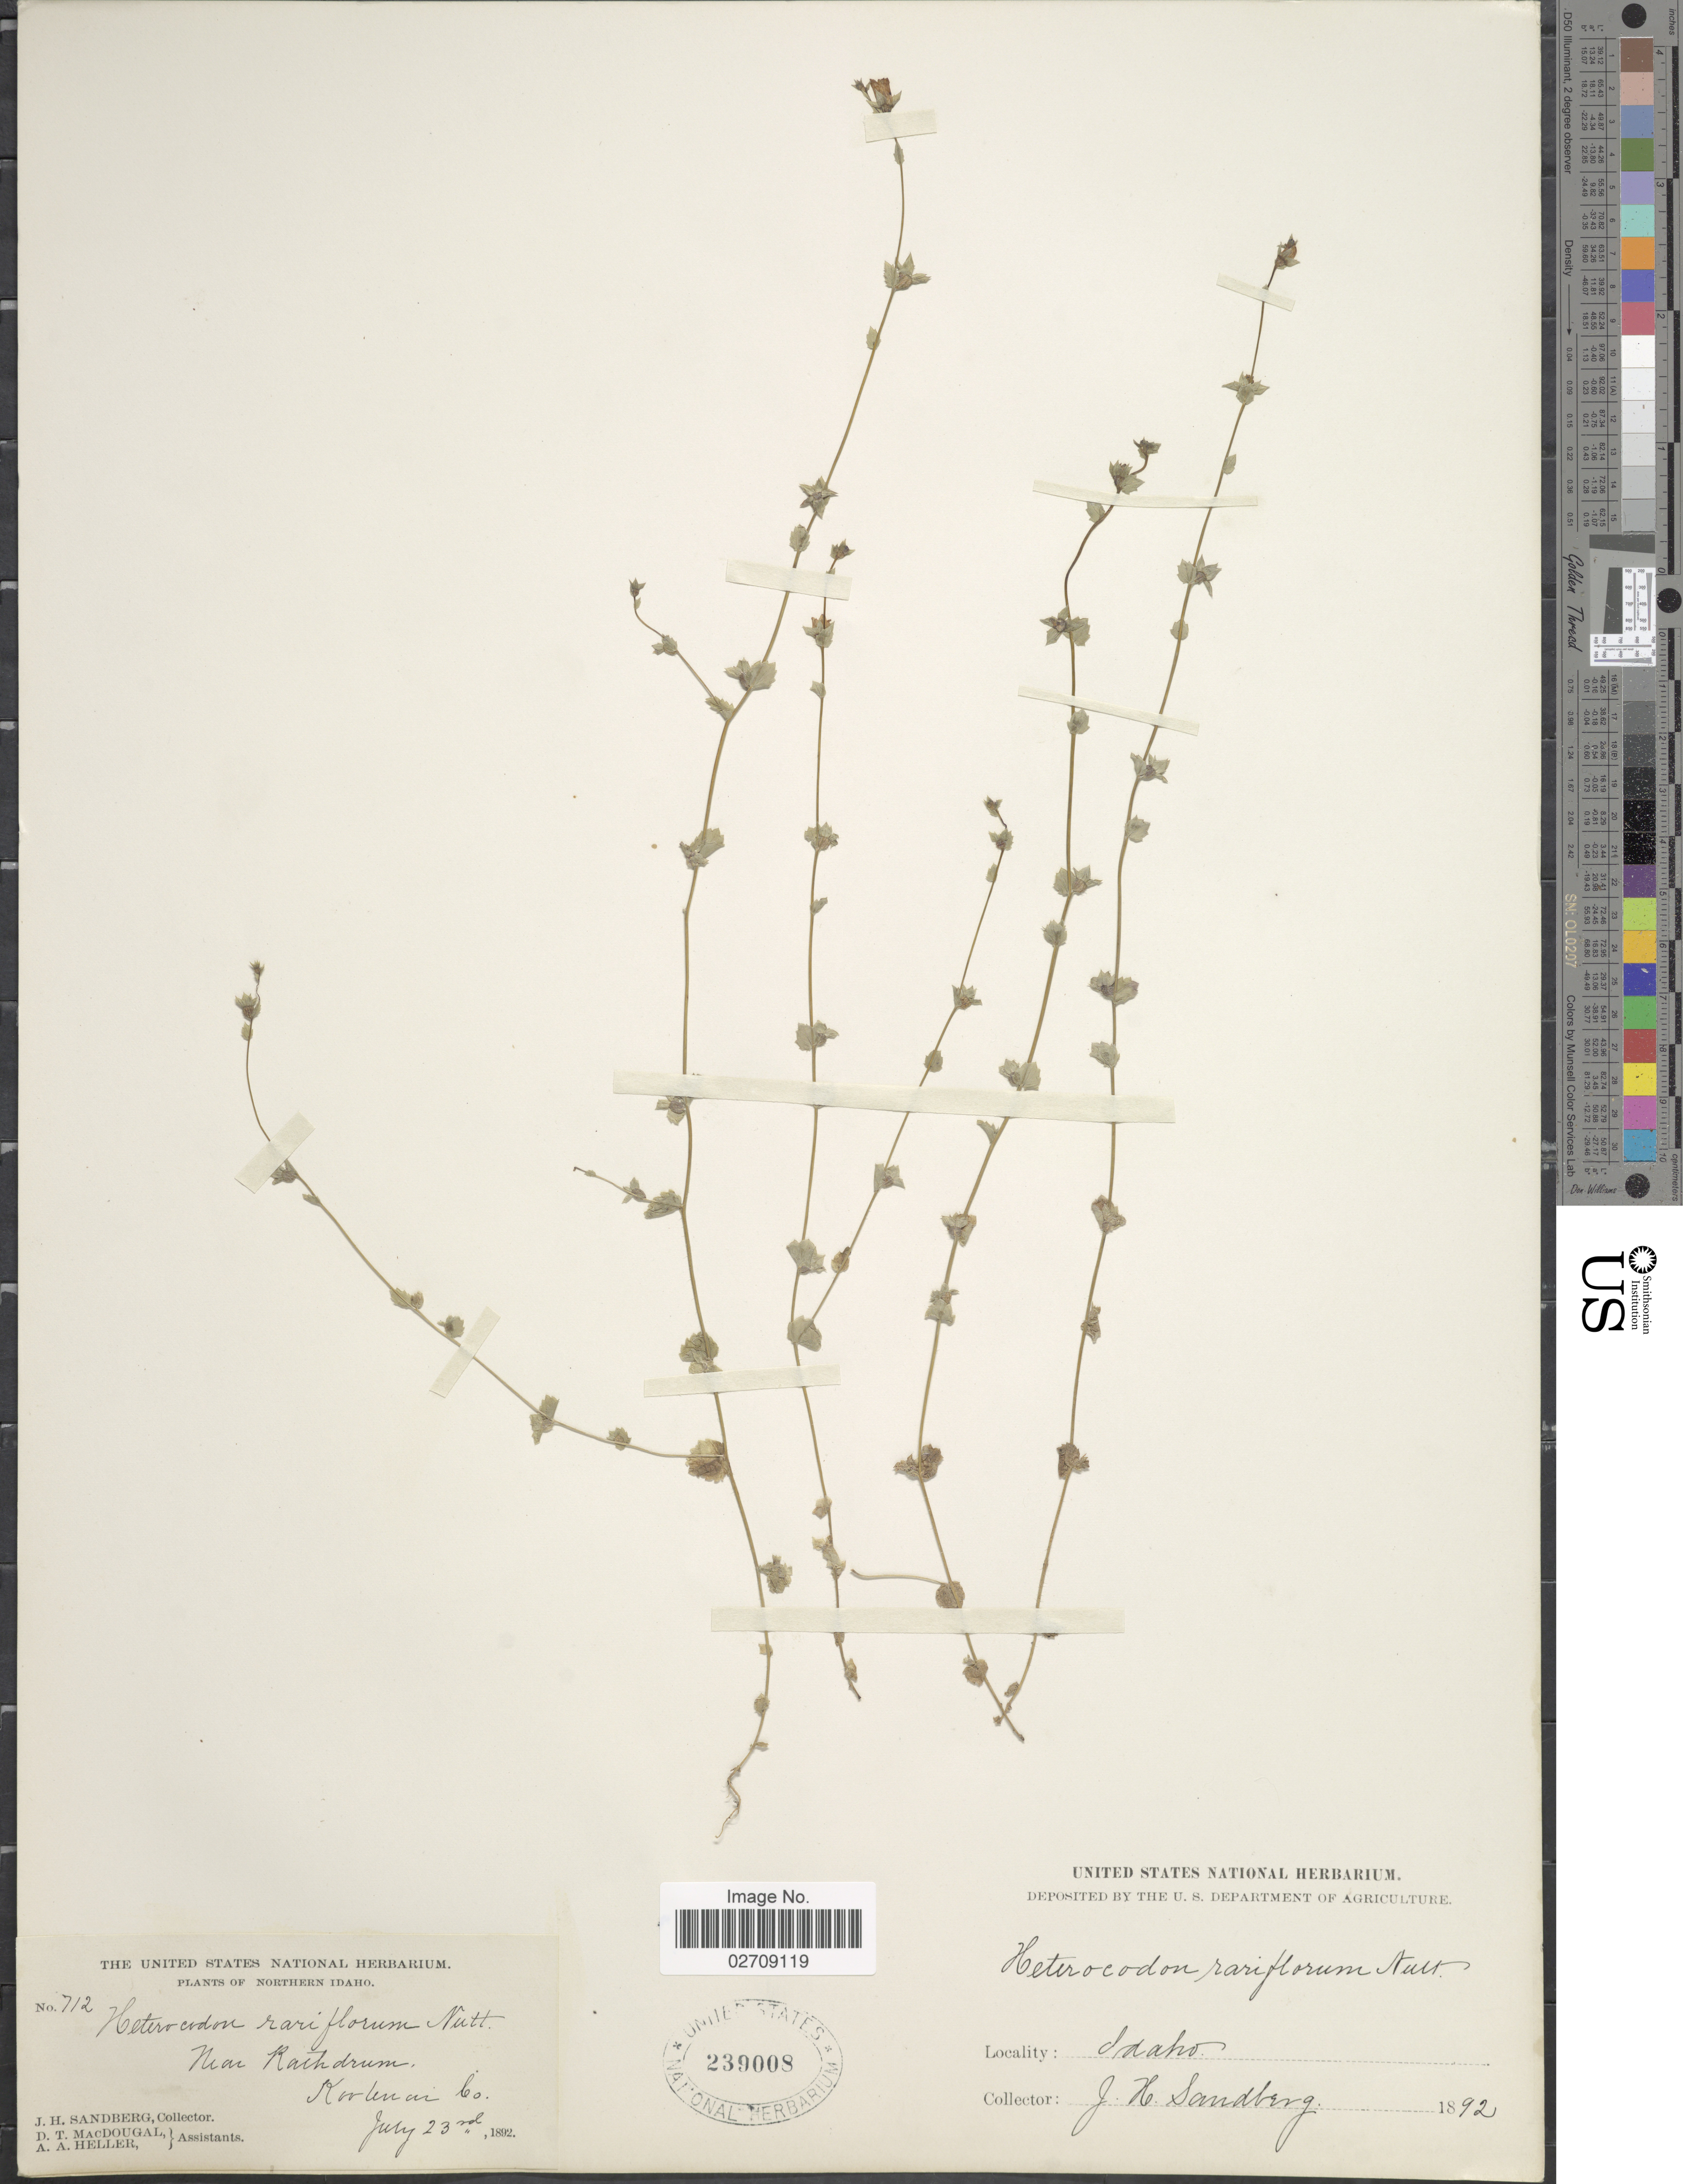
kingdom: Plantae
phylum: Tracheophyta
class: Magnoliopsida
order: Asterales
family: Campanulaceae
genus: Heterocodon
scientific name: Heterocodon rariflorum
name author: Nutt.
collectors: J. H. Sandberg, D. T. MacDougal & A. A. Heller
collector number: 712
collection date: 1892-07-23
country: United States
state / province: Idaho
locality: Northern Idaho. Near Rathdrum, Kootenai Co.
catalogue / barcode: US 239008